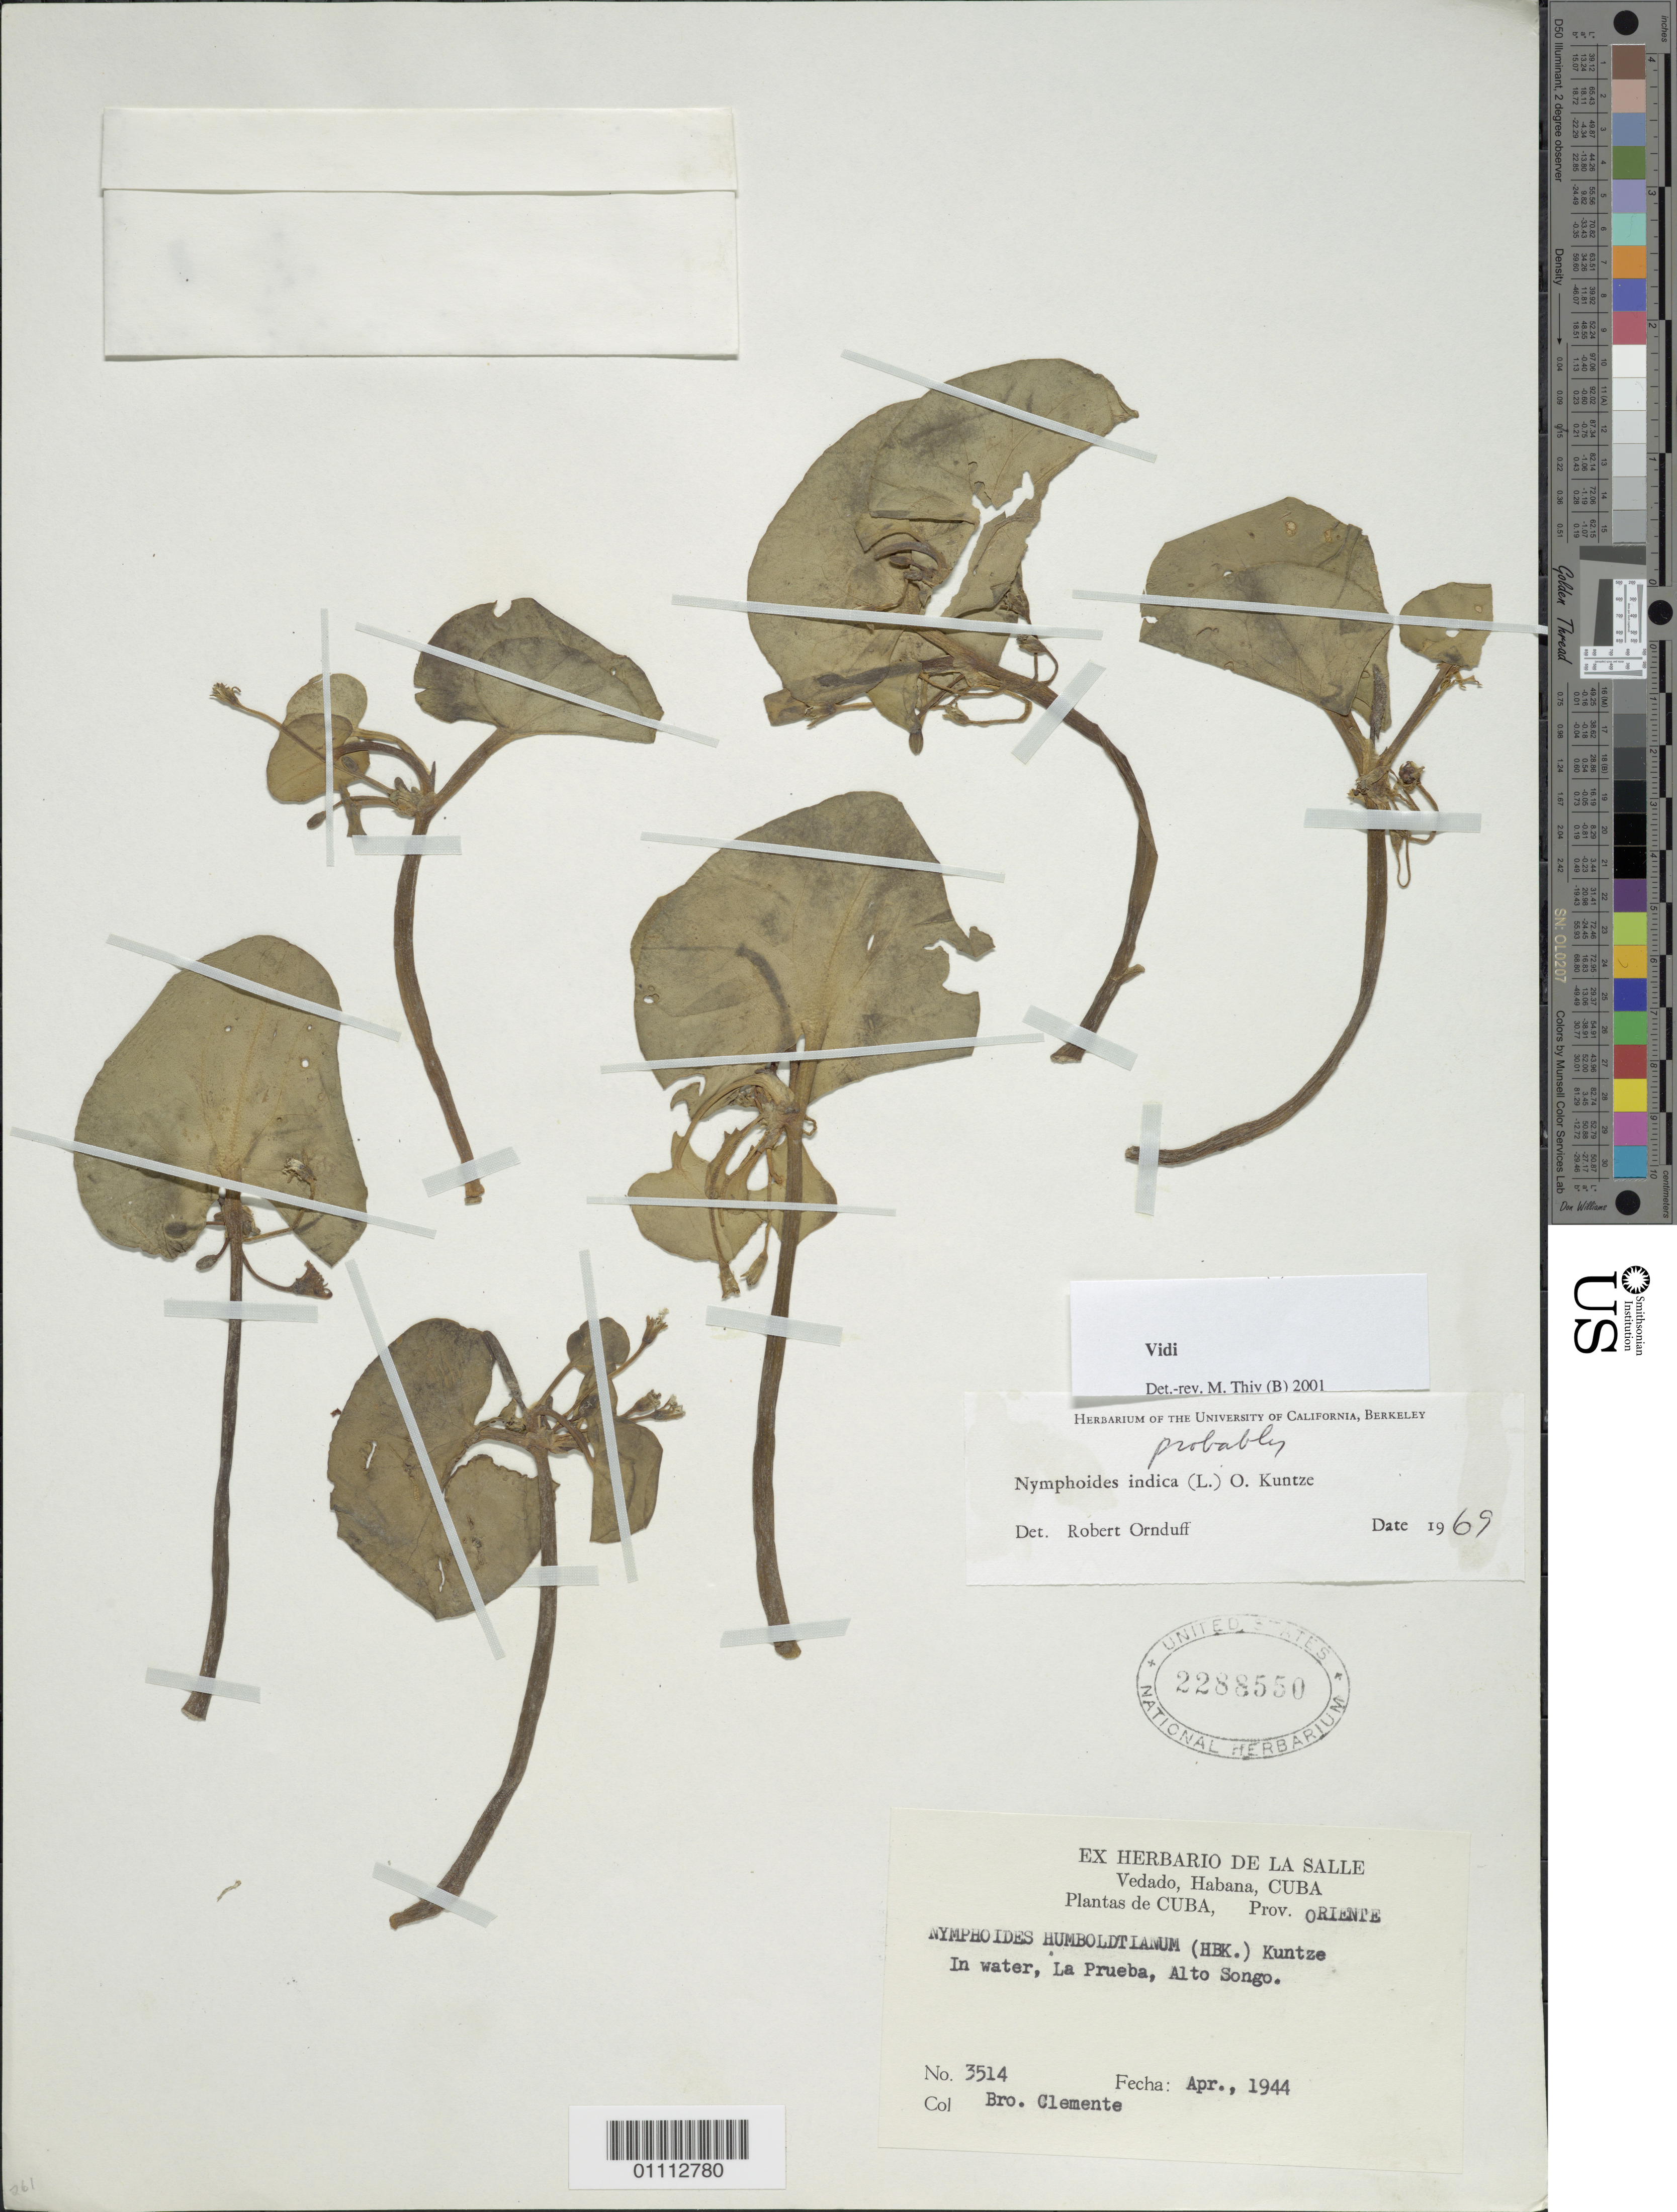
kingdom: Plantae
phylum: Tracheophyta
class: Magnoliopsida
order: Asterales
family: Menyanthaceae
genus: Nymphoides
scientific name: Nymphoides indica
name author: (L.) Kuntze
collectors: B. Clement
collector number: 3514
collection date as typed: Apr 1944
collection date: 1944-04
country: Cuba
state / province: Santiago de Cuba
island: Cuba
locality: In water, La Prueba, Alto Songo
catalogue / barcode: US 2288550